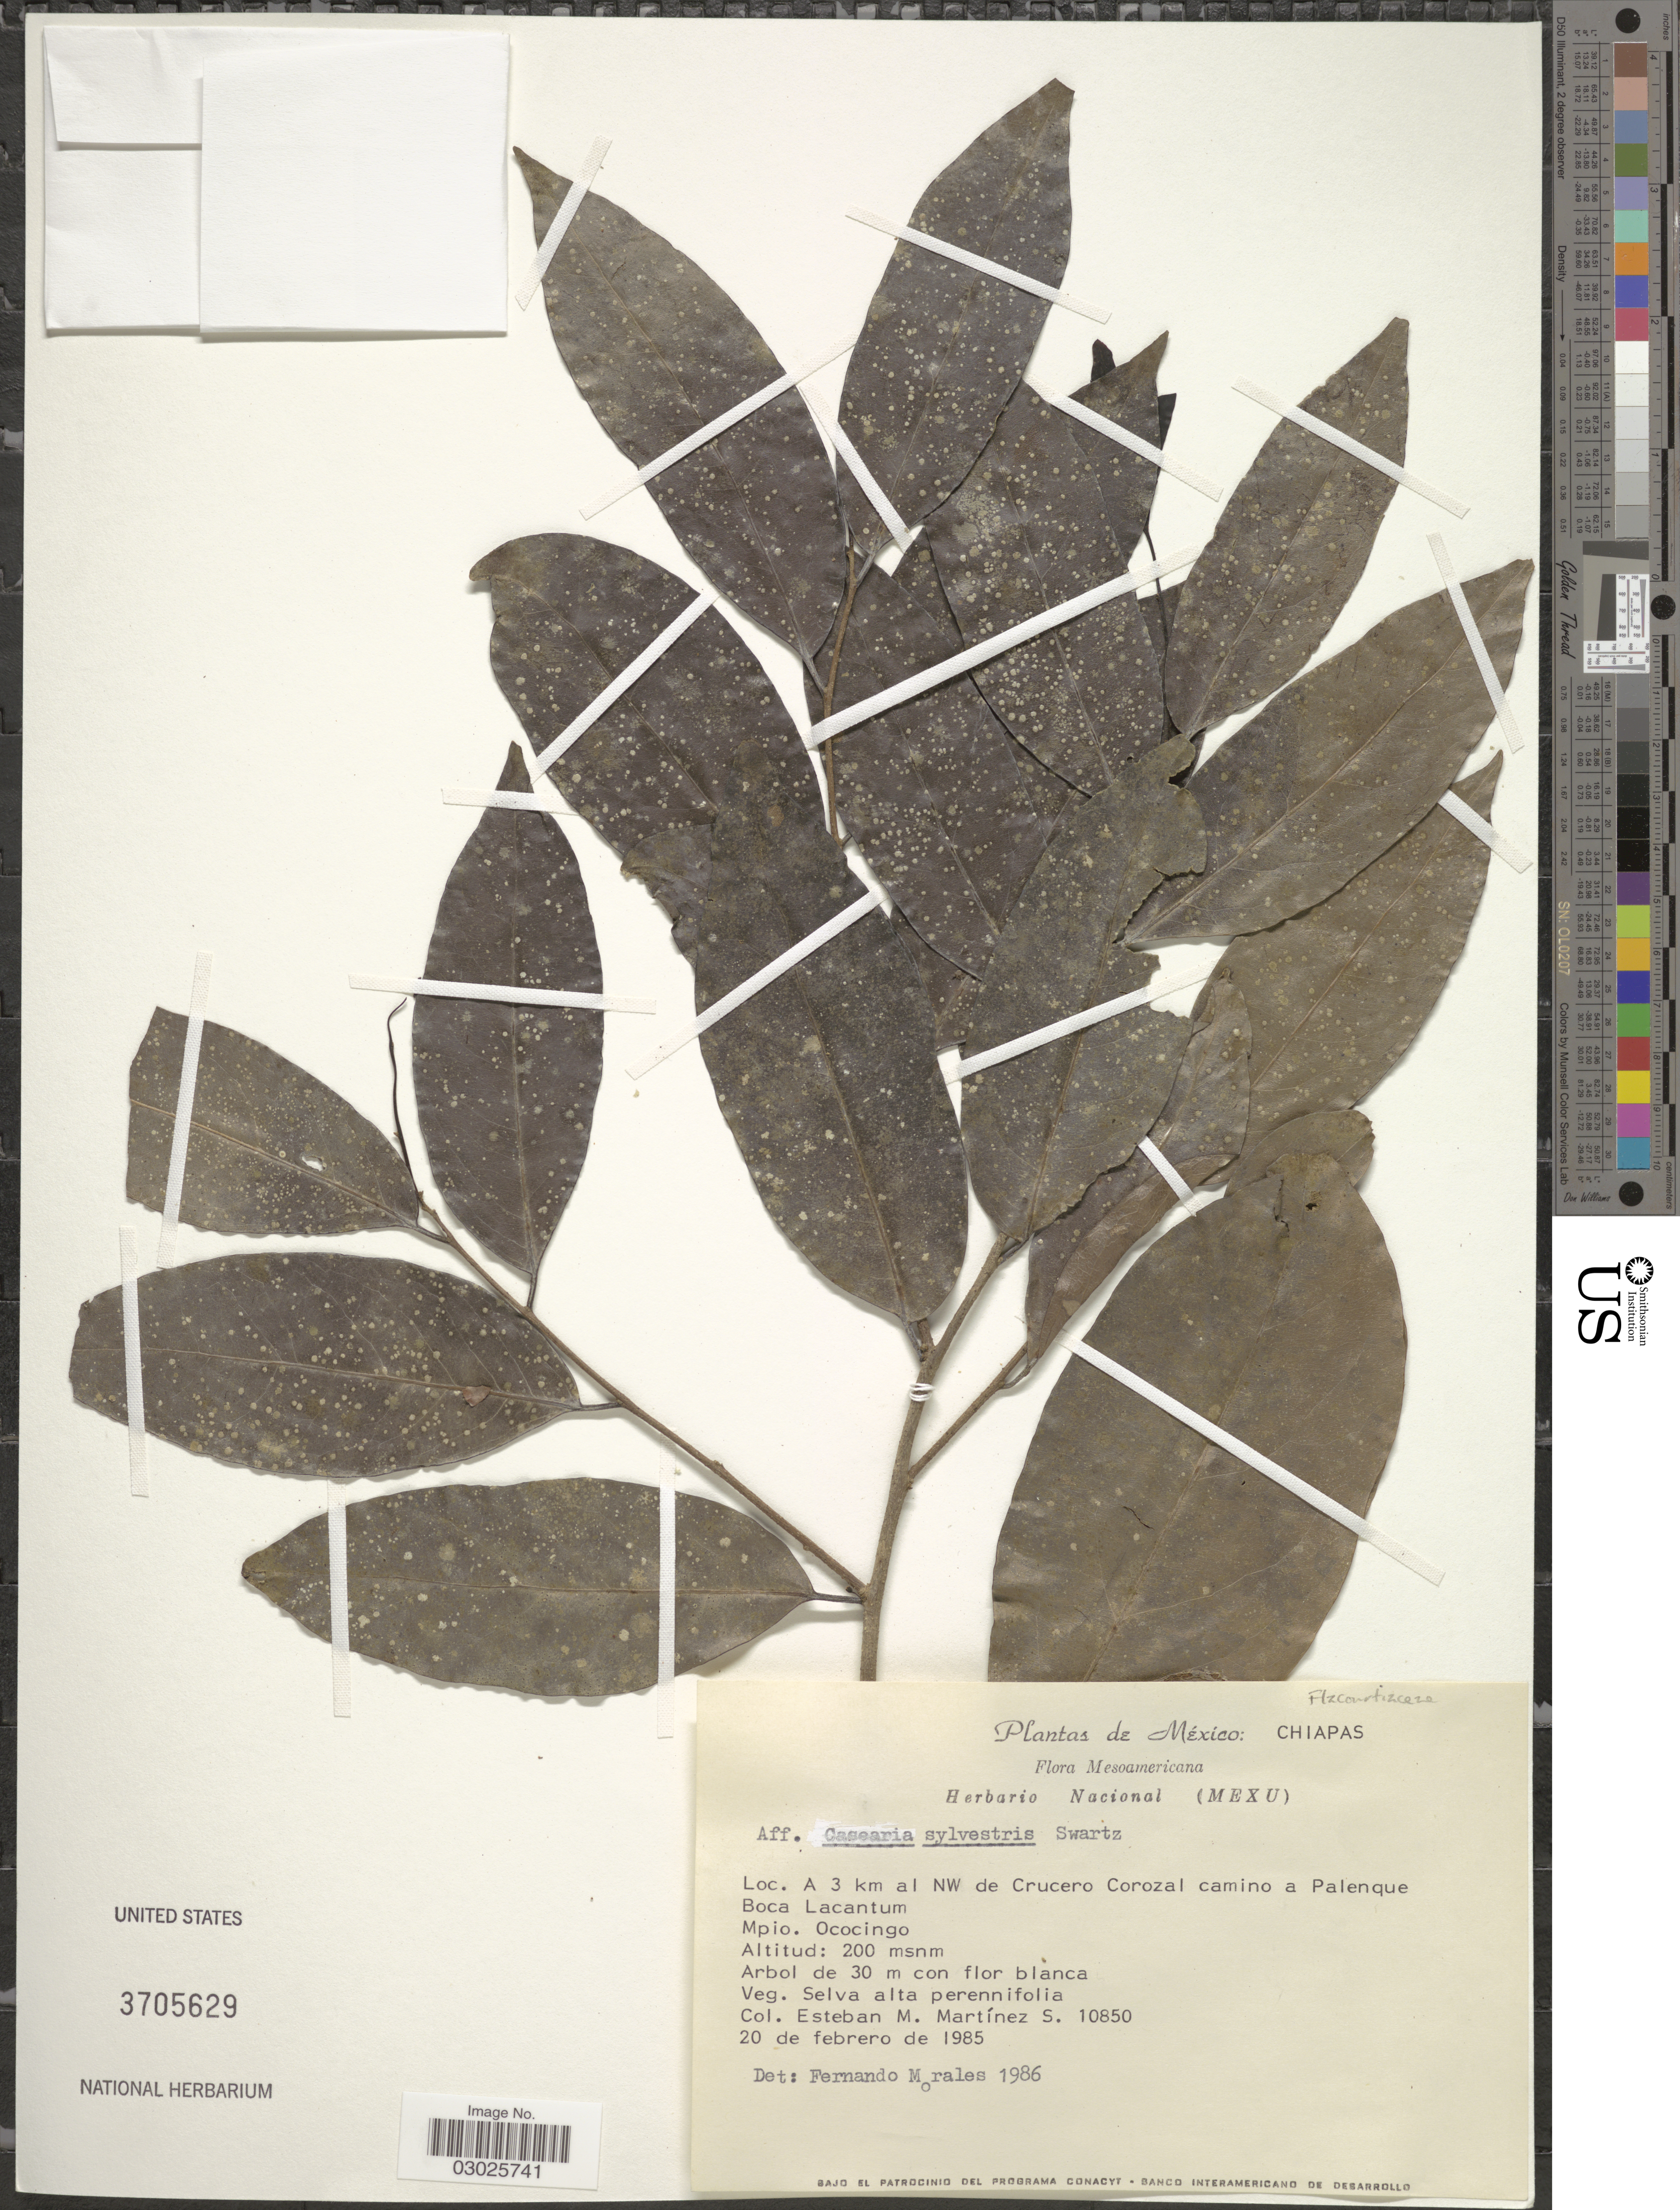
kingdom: Plantae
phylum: Tracheophyta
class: Magnoliopsida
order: Malpighiales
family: Salicaceae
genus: Casearia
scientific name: Casearia sylvestris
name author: Sw.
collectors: E. M. Martínez S.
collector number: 10850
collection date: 1985-02-20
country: Mexico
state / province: Chiapas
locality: A 3 km al NW de Crucero Corozal camino a Palenque, Boca Lacantum. Mpio. Ococingo.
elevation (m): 200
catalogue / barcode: US 3705629